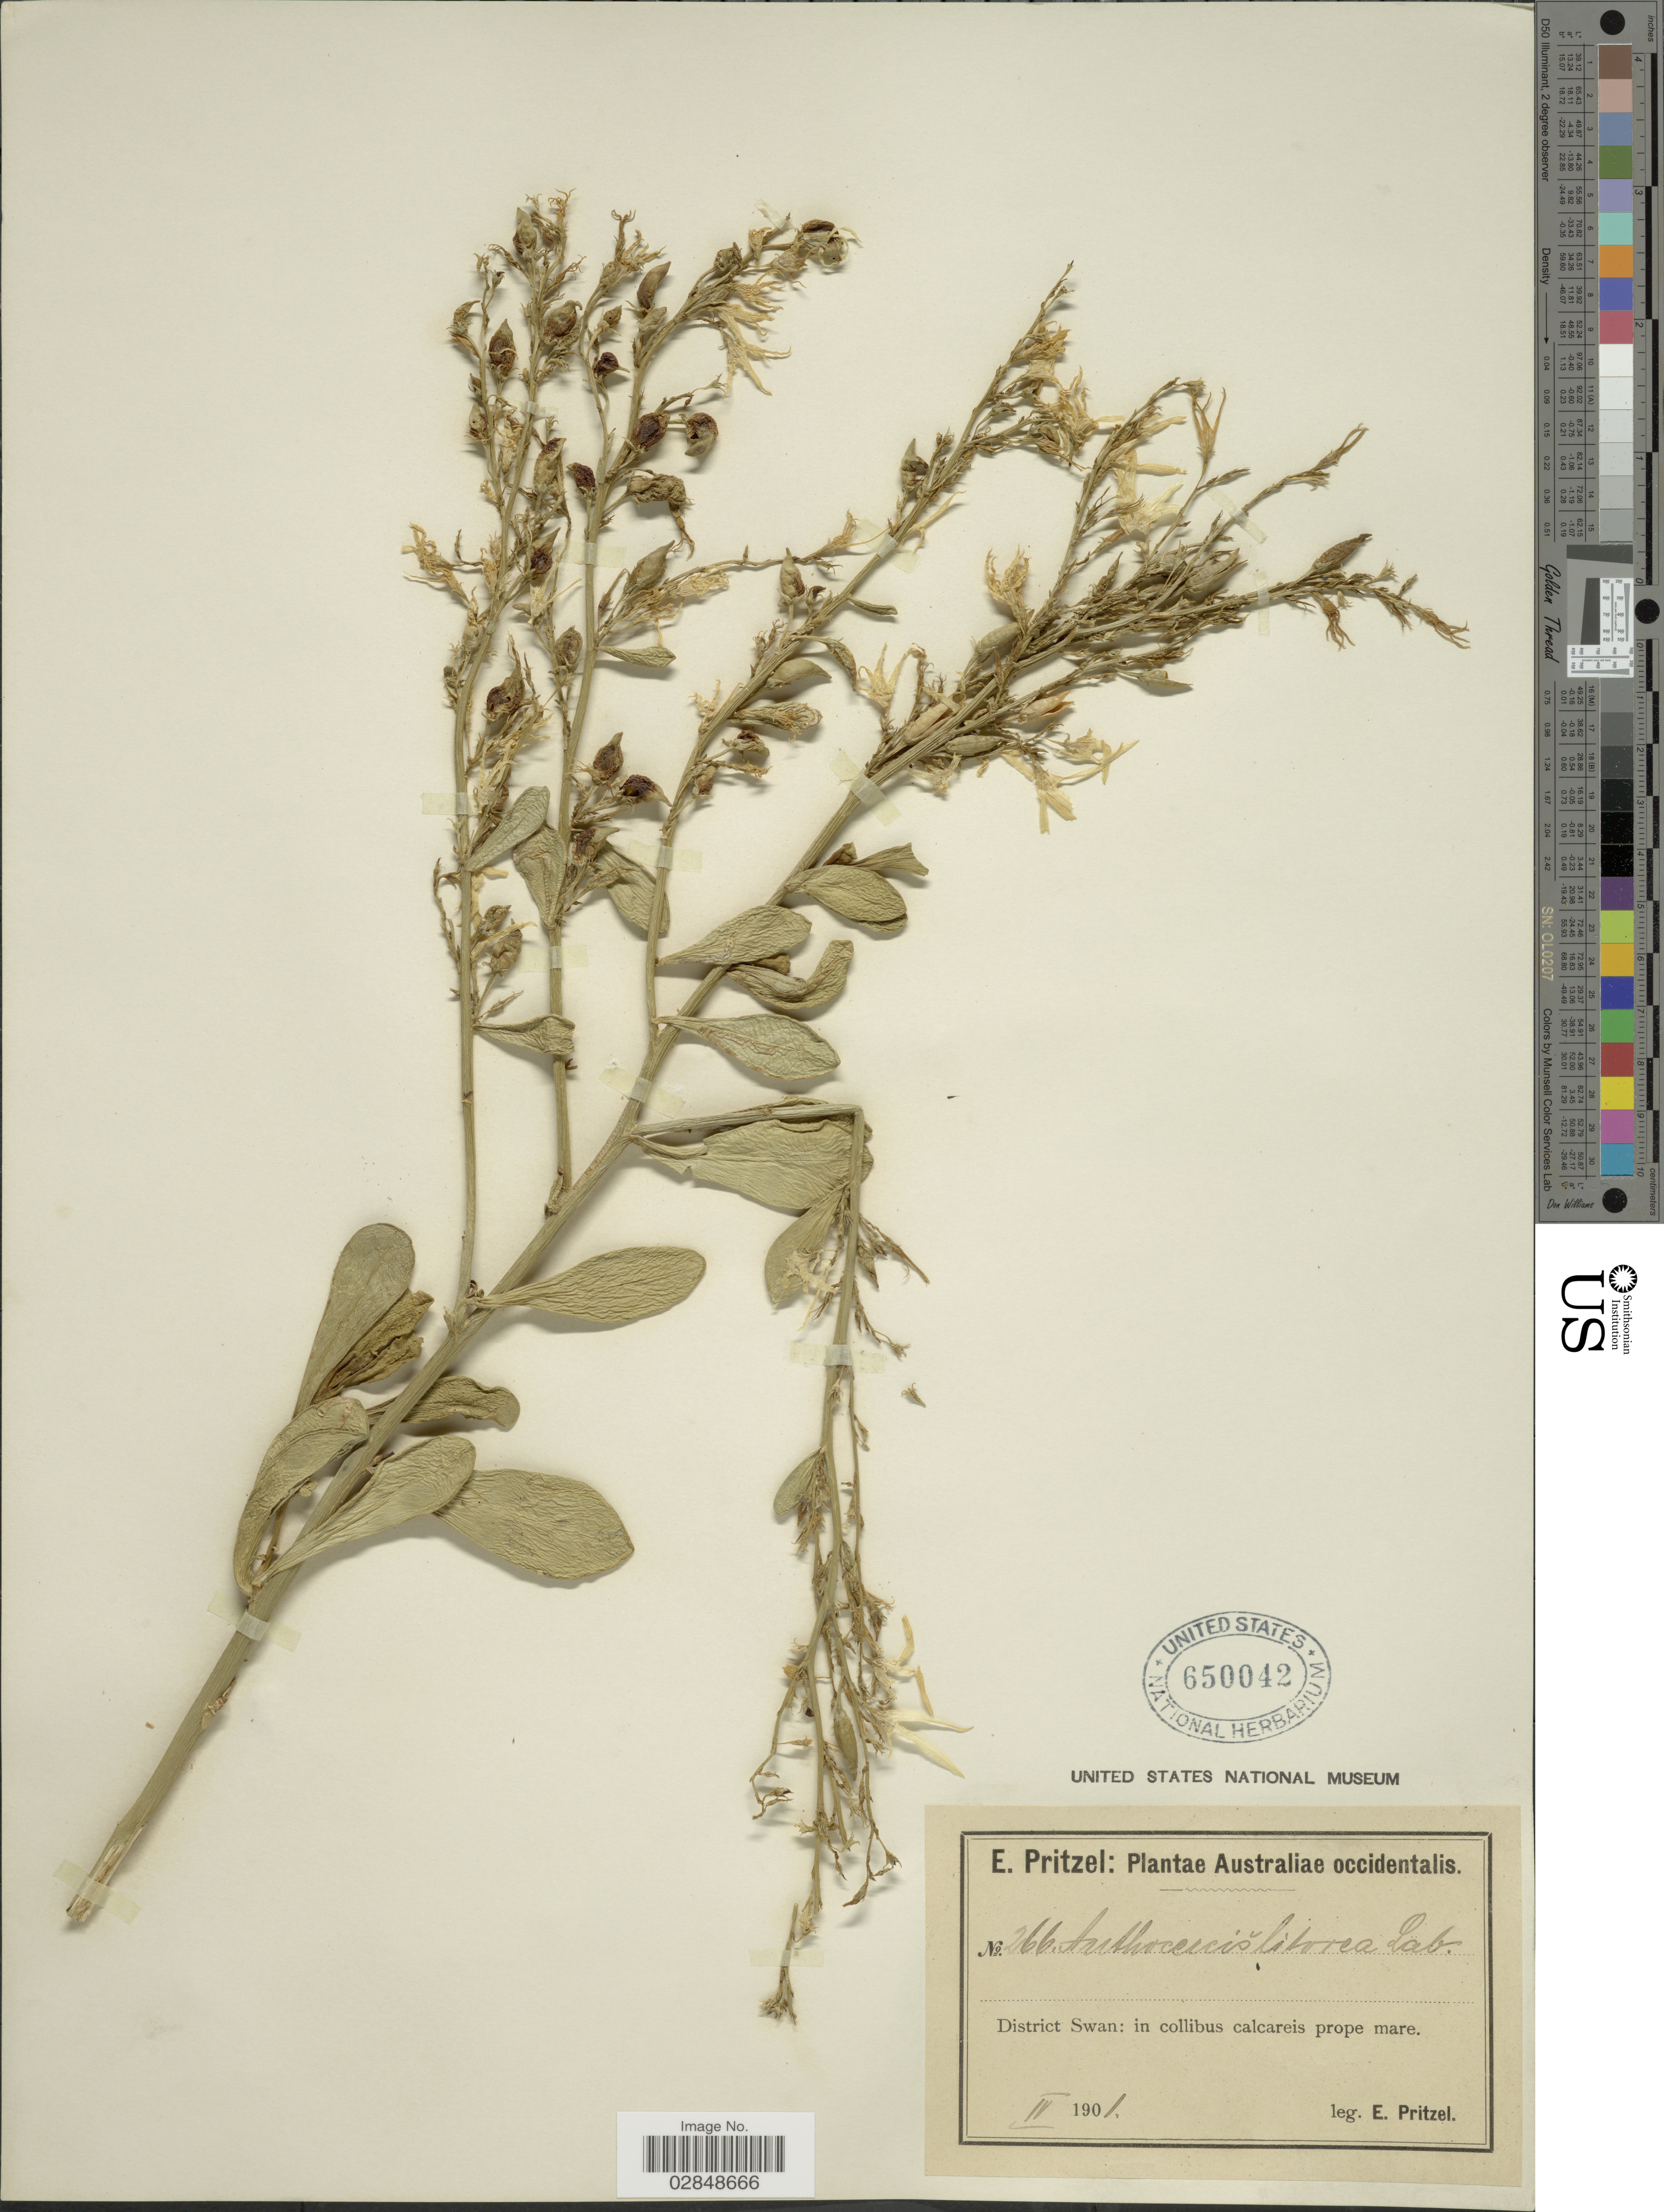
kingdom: Plantae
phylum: Tracheophyta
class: Magnoliopsida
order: Solanales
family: Solanaceae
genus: Anthocercis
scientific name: Anthocercis littorea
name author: Labill.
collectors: E. G. Pritzel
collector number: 266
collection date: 1901-04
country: Australia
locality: Australiae occidentalis. District Swan: in collibus calcareis prope mare.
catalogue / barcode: US 650042